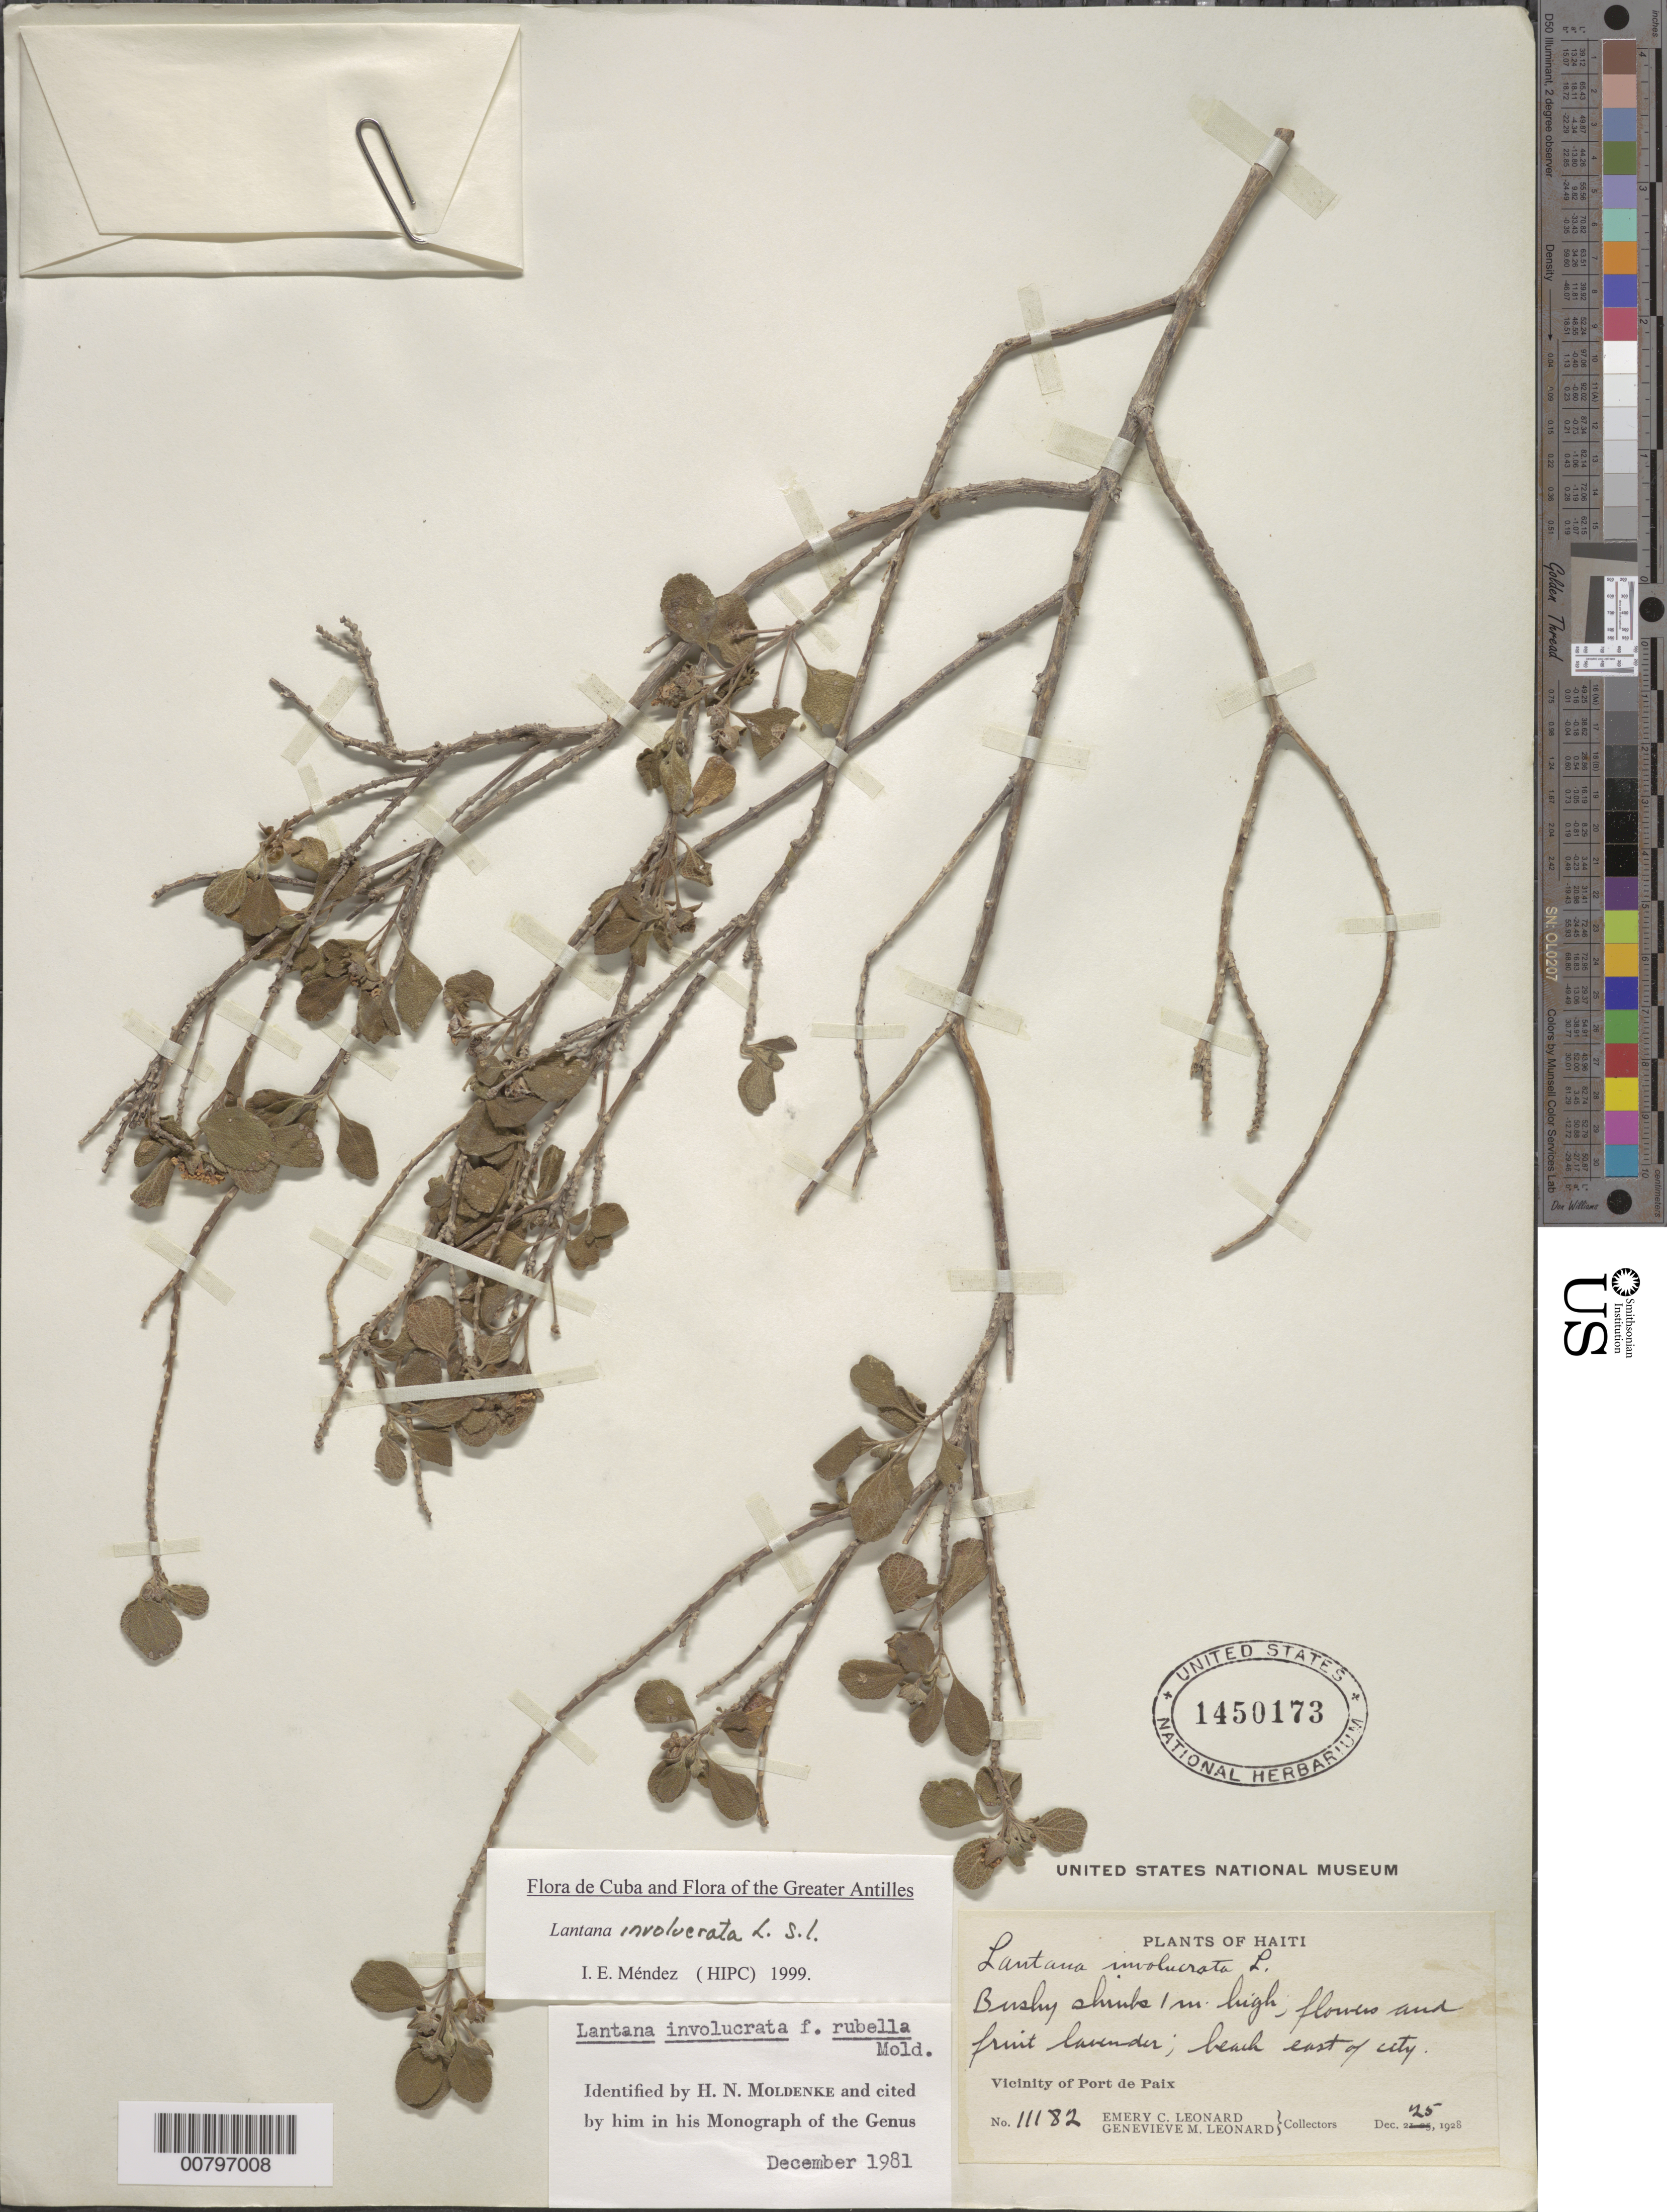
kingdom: Plantae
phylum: Tracheophyta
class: Magnoliopsida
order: Lamiales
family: Verbenaceae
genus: Lantana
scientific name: Lantana involucrata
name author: L.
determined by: Méndez, Isidro E., (HIPC)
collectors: E. C. Leonard & G. M. Leonard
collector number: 11182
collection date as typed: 25 Dec 1928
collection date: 1928-12-25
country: Haiti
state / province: Nord-Ouest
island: Hispaniola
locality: Vicinity of Port de Paix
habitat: Beach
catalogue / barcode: US 1450173